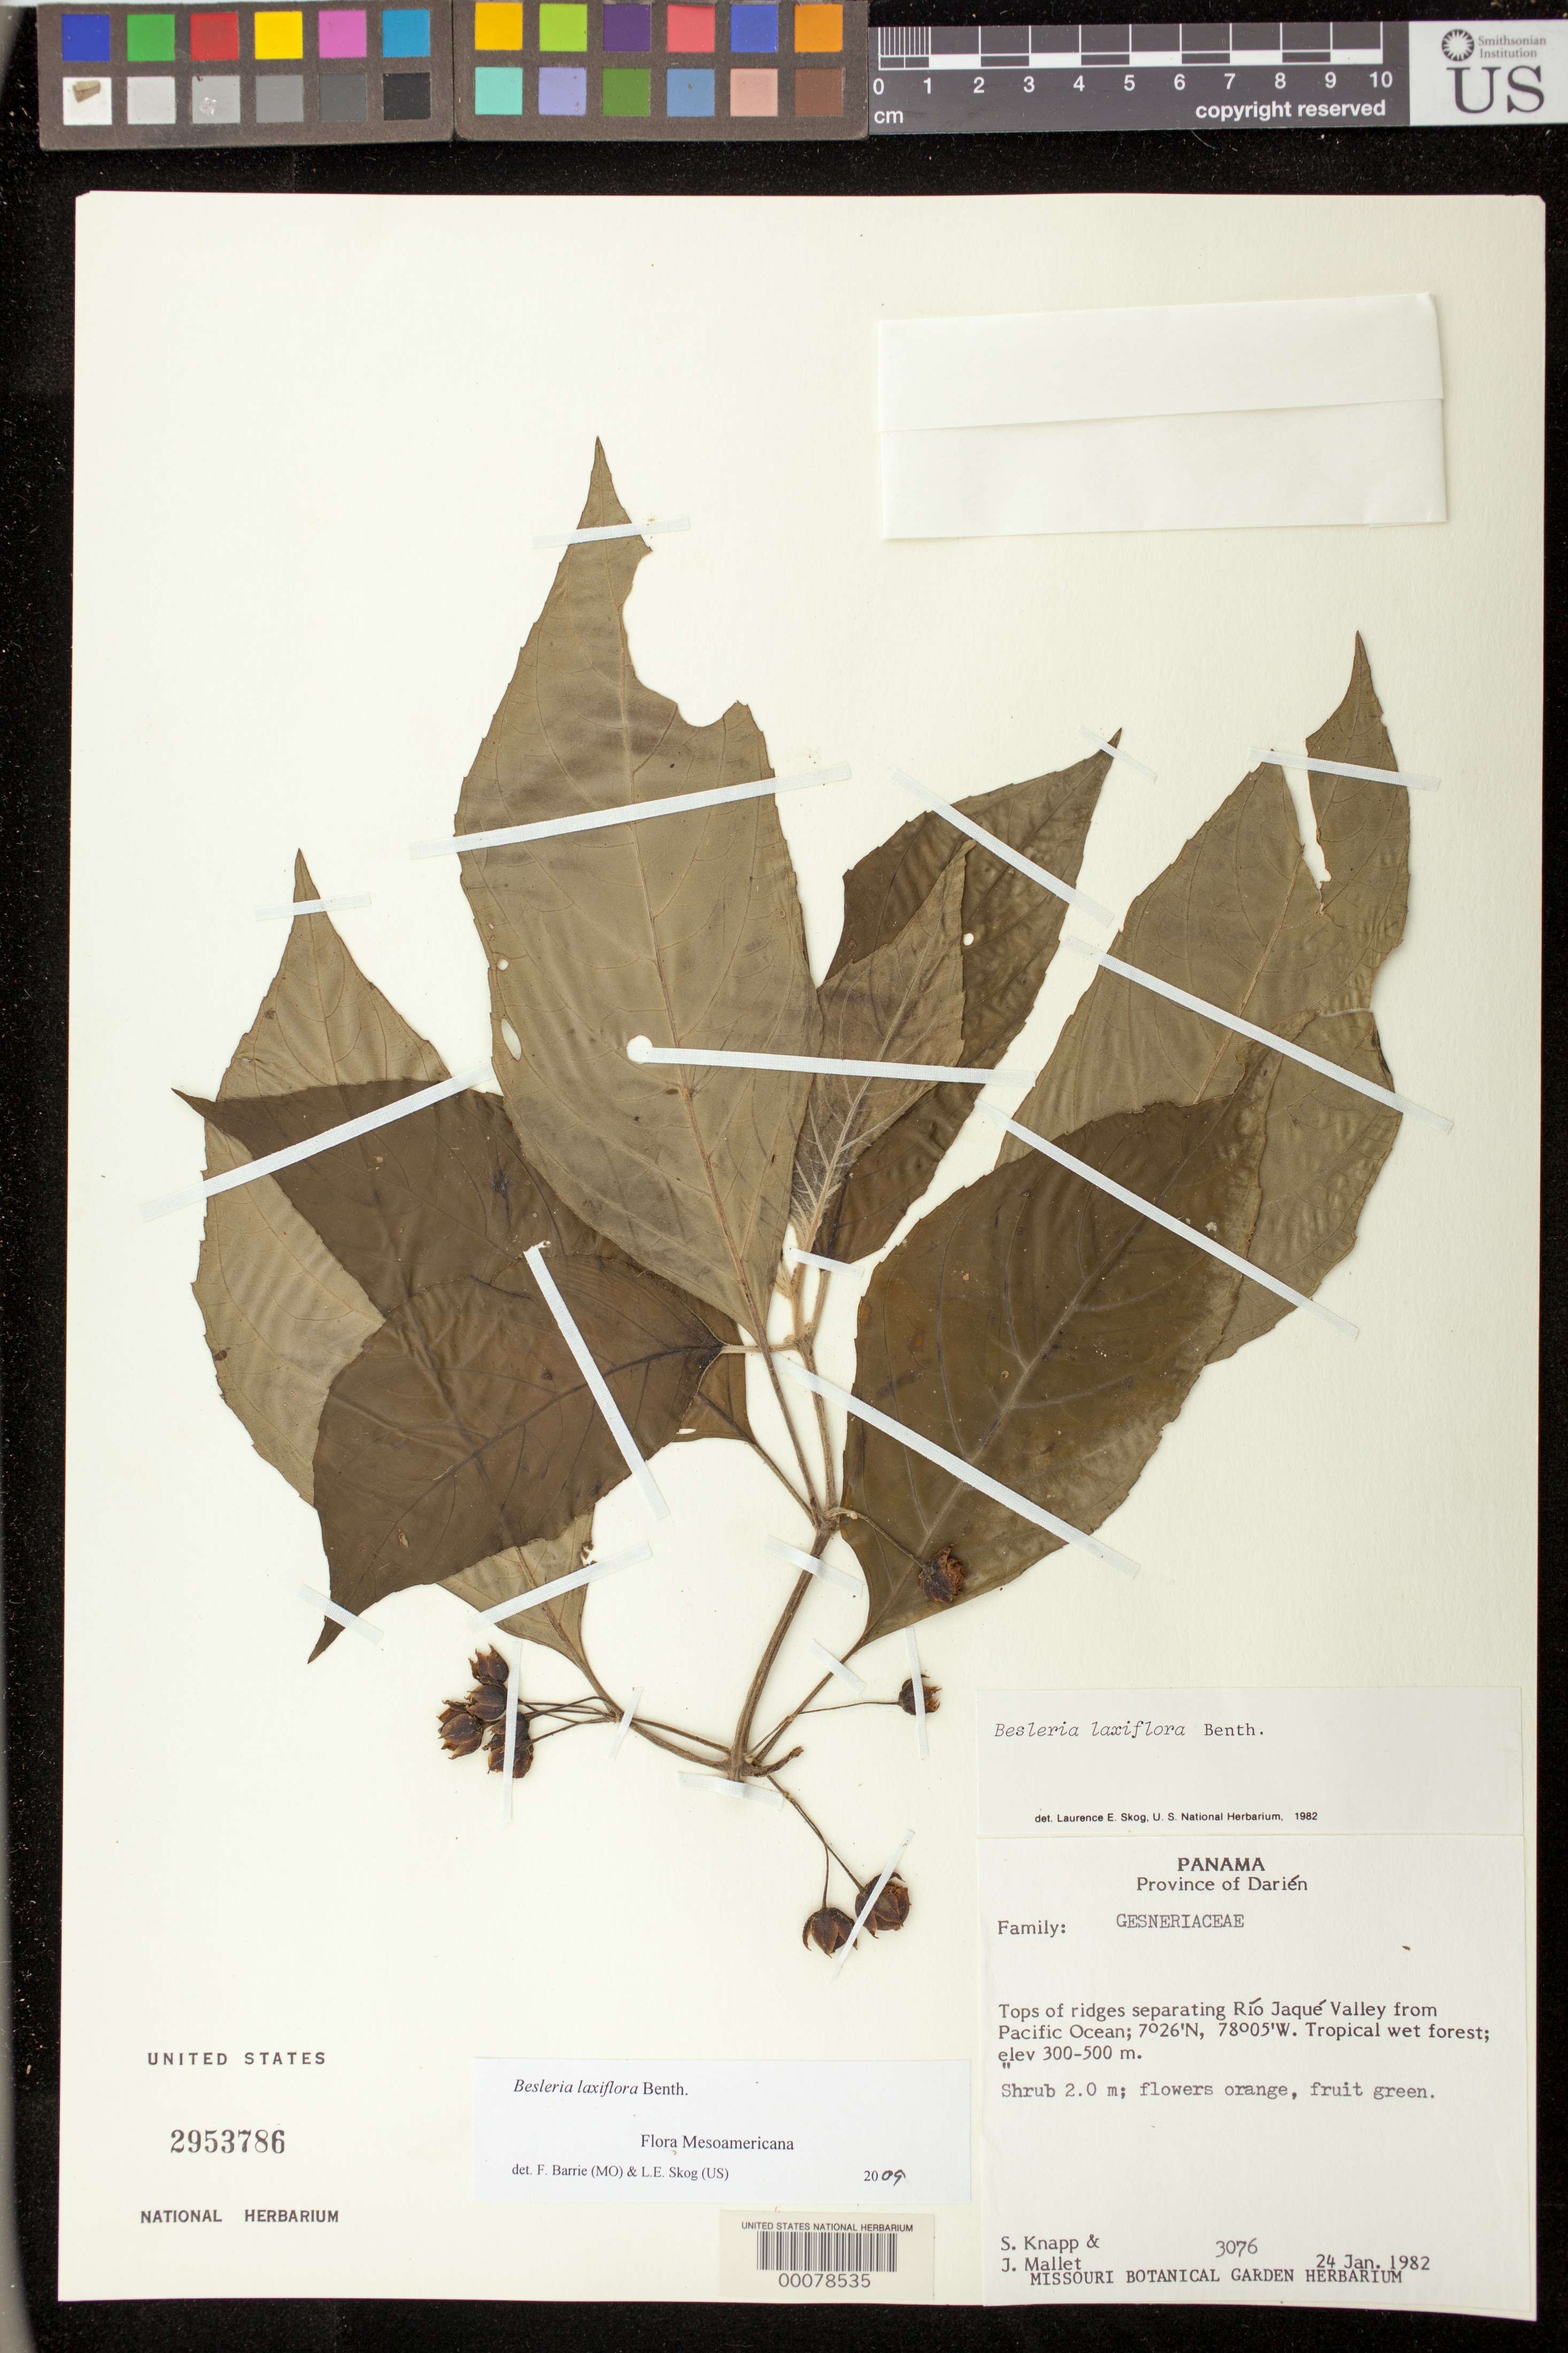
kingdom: Plantae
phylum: Tracheophyta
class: Magnoliopsida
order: Lamiales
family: Gesneriaceae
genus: Besleria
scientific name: Besleria laxiflora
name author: Benth.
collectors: S. Knapp & J. Mallet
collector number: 3076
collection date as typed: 24 Jan 1982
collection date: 1982-01-24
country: Panama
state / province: Darién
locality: Tops of ridges separating Rio Jaque Valley from Pacific Ocean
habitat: Tropical wet forest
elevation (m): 300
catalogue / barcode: US 2953786